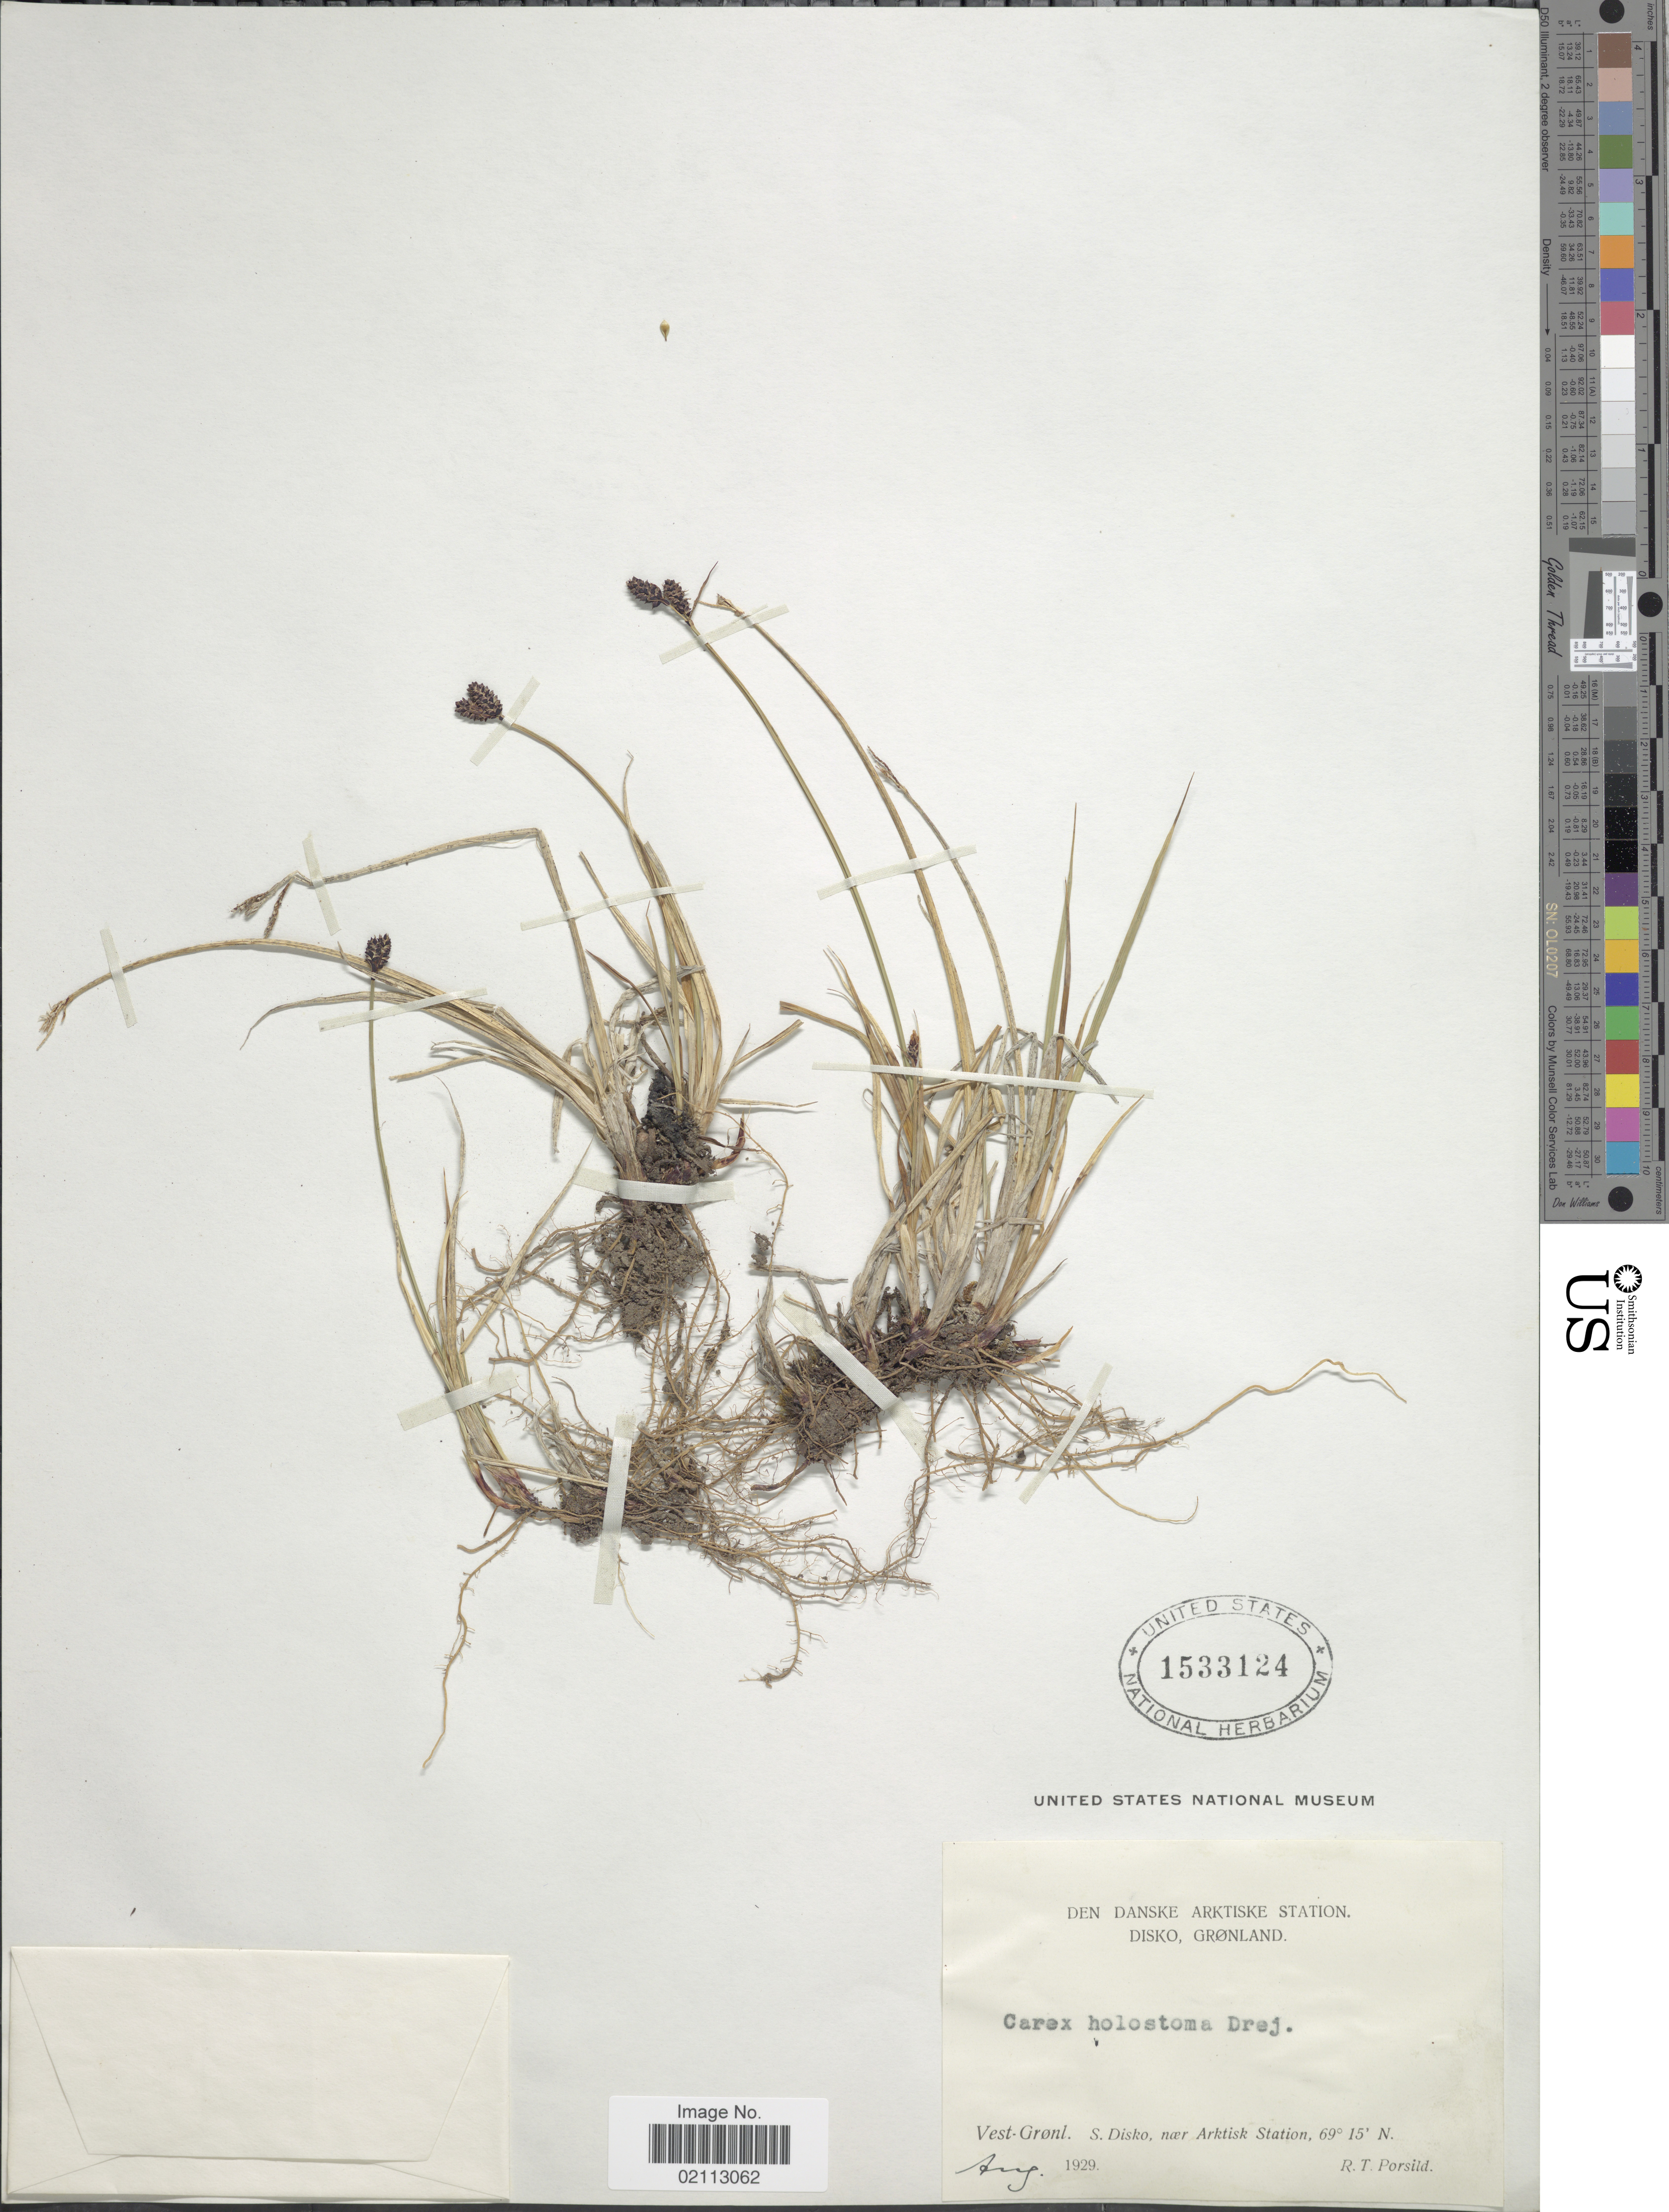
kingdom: Plantae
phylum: Tracheophyta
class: Liliopsida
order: Poales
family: Cyperaceae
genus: Carex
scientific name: Carex holostoma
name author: Drejer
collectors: R. T. Porsild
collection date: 1929-08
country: Greenland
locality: Den Danske Arktiske Station. Disko, Vest-Gronl. S. Disko, near Arktisk Station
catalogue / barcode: US 1533124